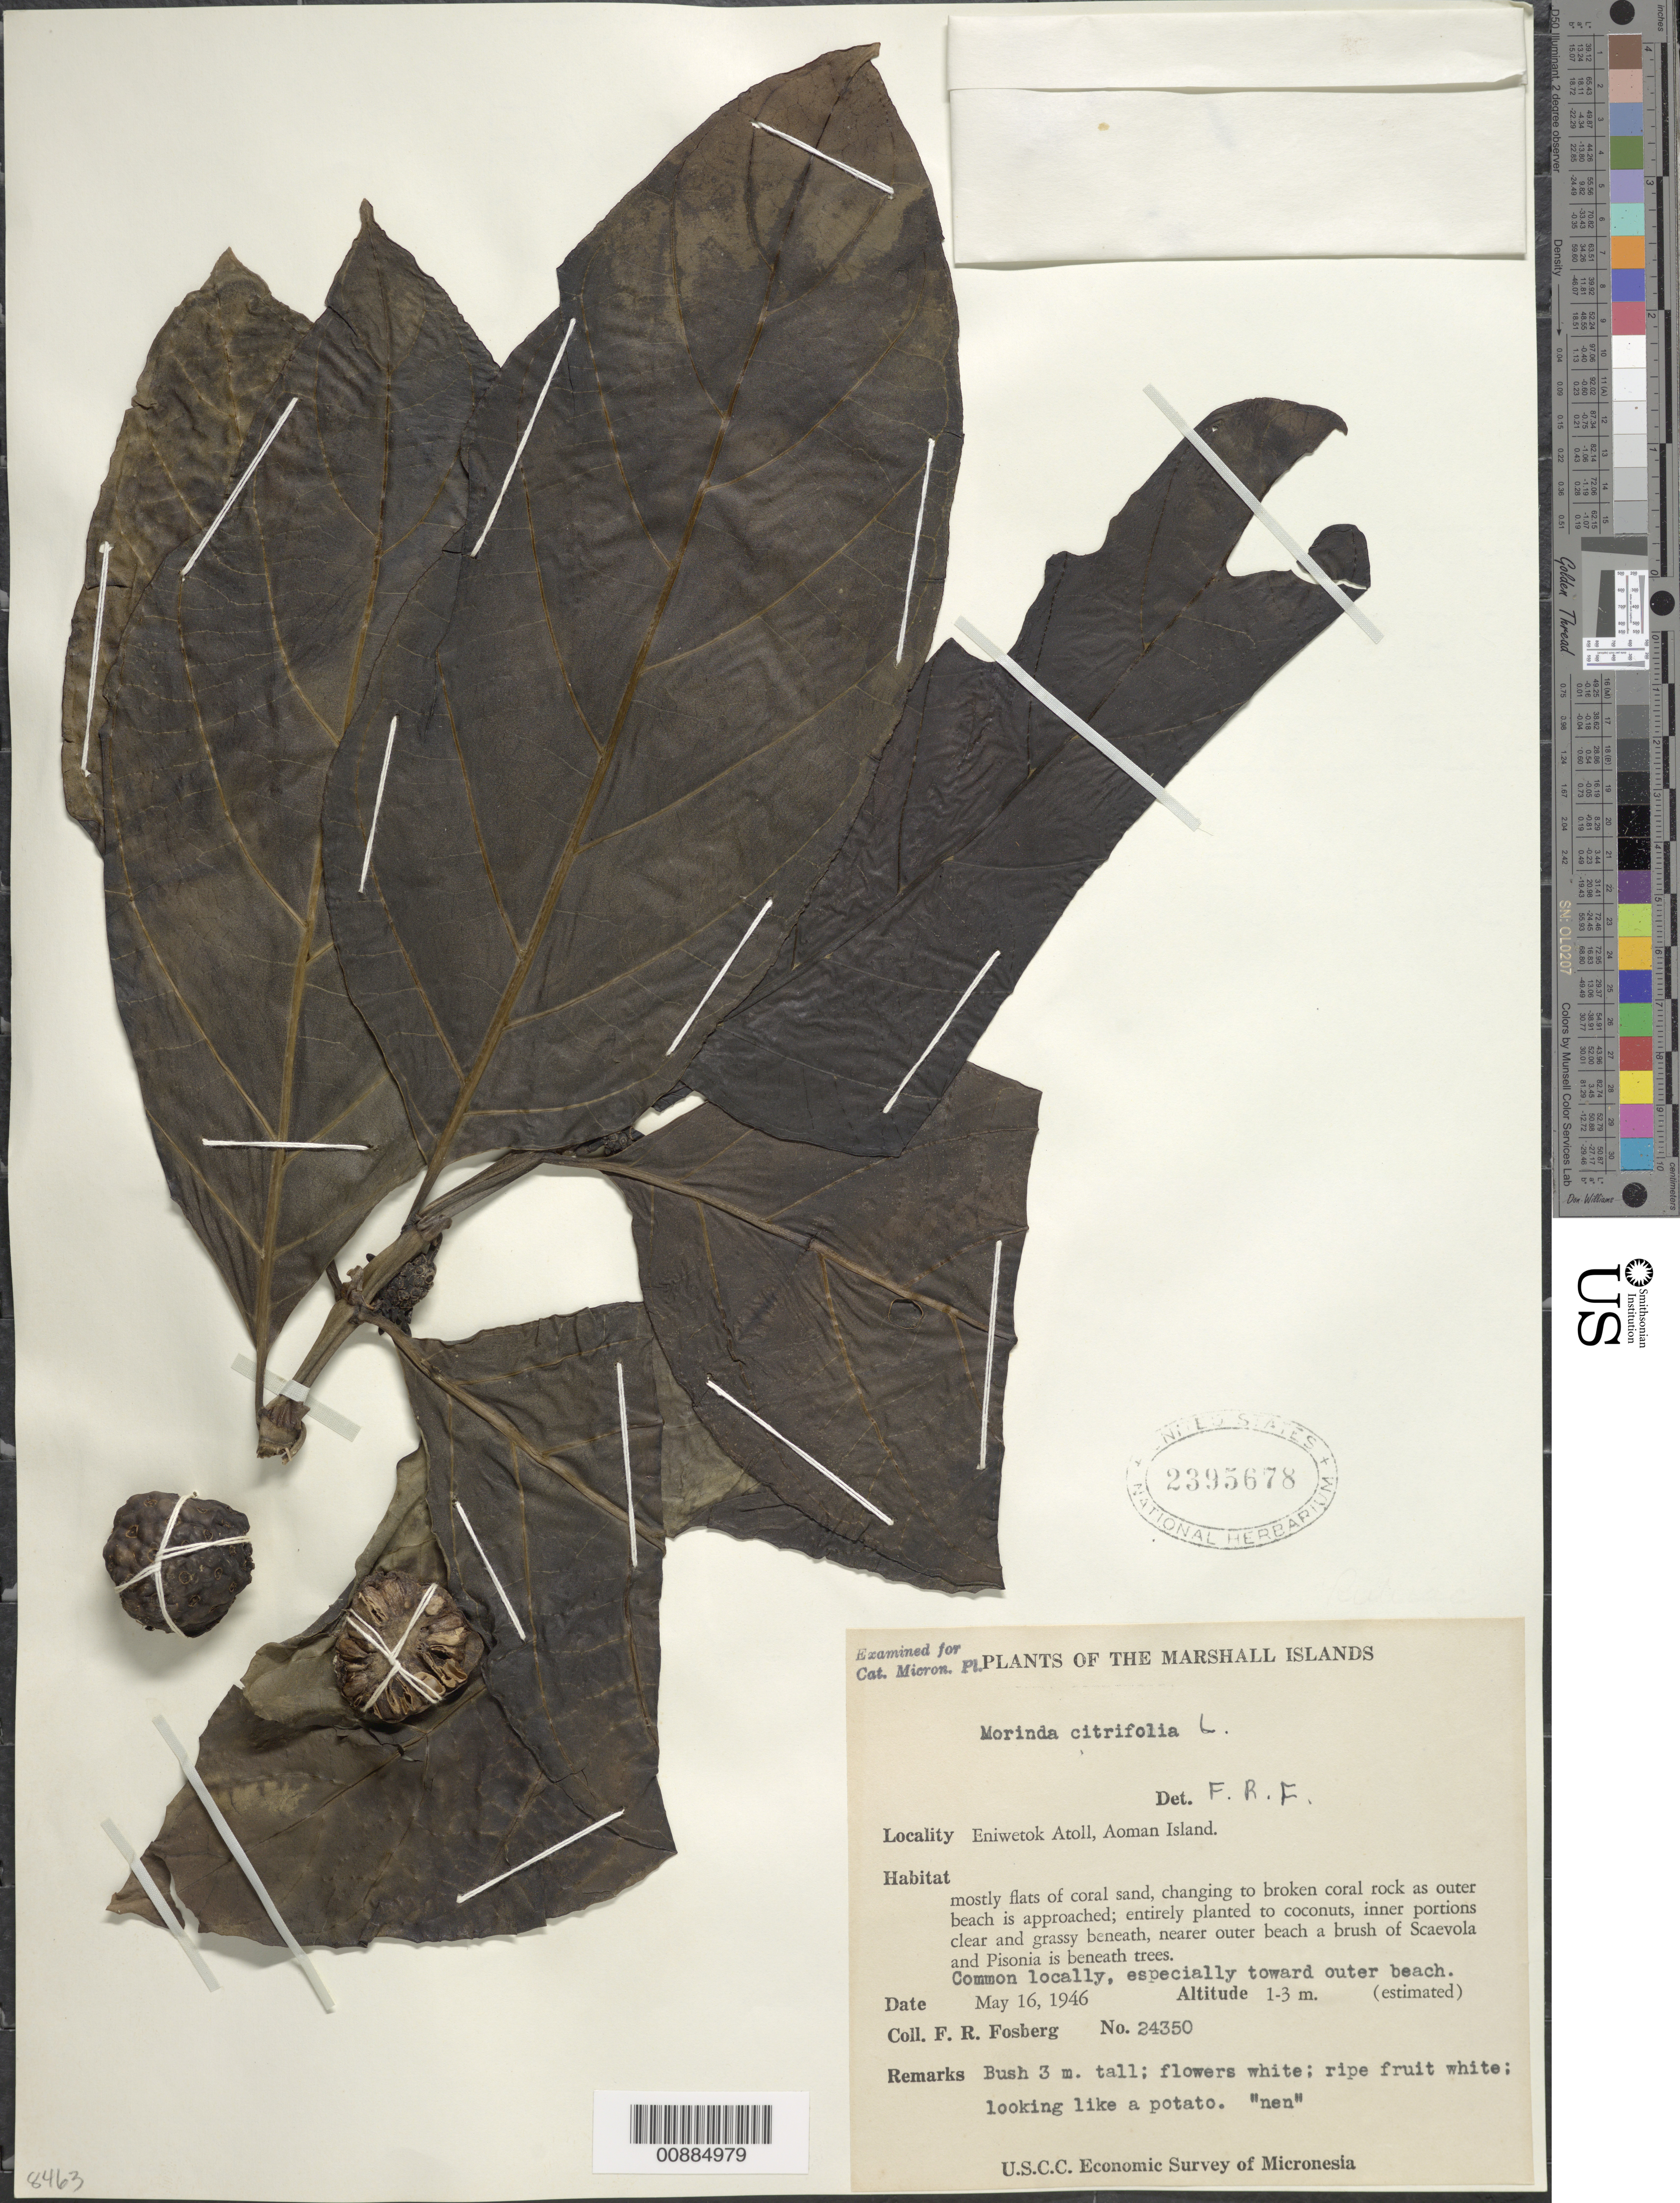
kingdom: Plantae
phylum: Tracheophyta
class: Magnoliopsida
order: Gentianales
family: Rubiaceae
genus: Morinda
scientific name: Morinda citrifolia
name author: L.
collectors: F. R. Fosberg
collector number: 24350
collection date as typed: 16 May 1946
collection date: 1946-05-16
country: Marshall Islands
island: Enewetak [Eniwetok] Atoll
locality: Aoman Islet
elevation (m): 1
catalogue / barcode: US 2395678